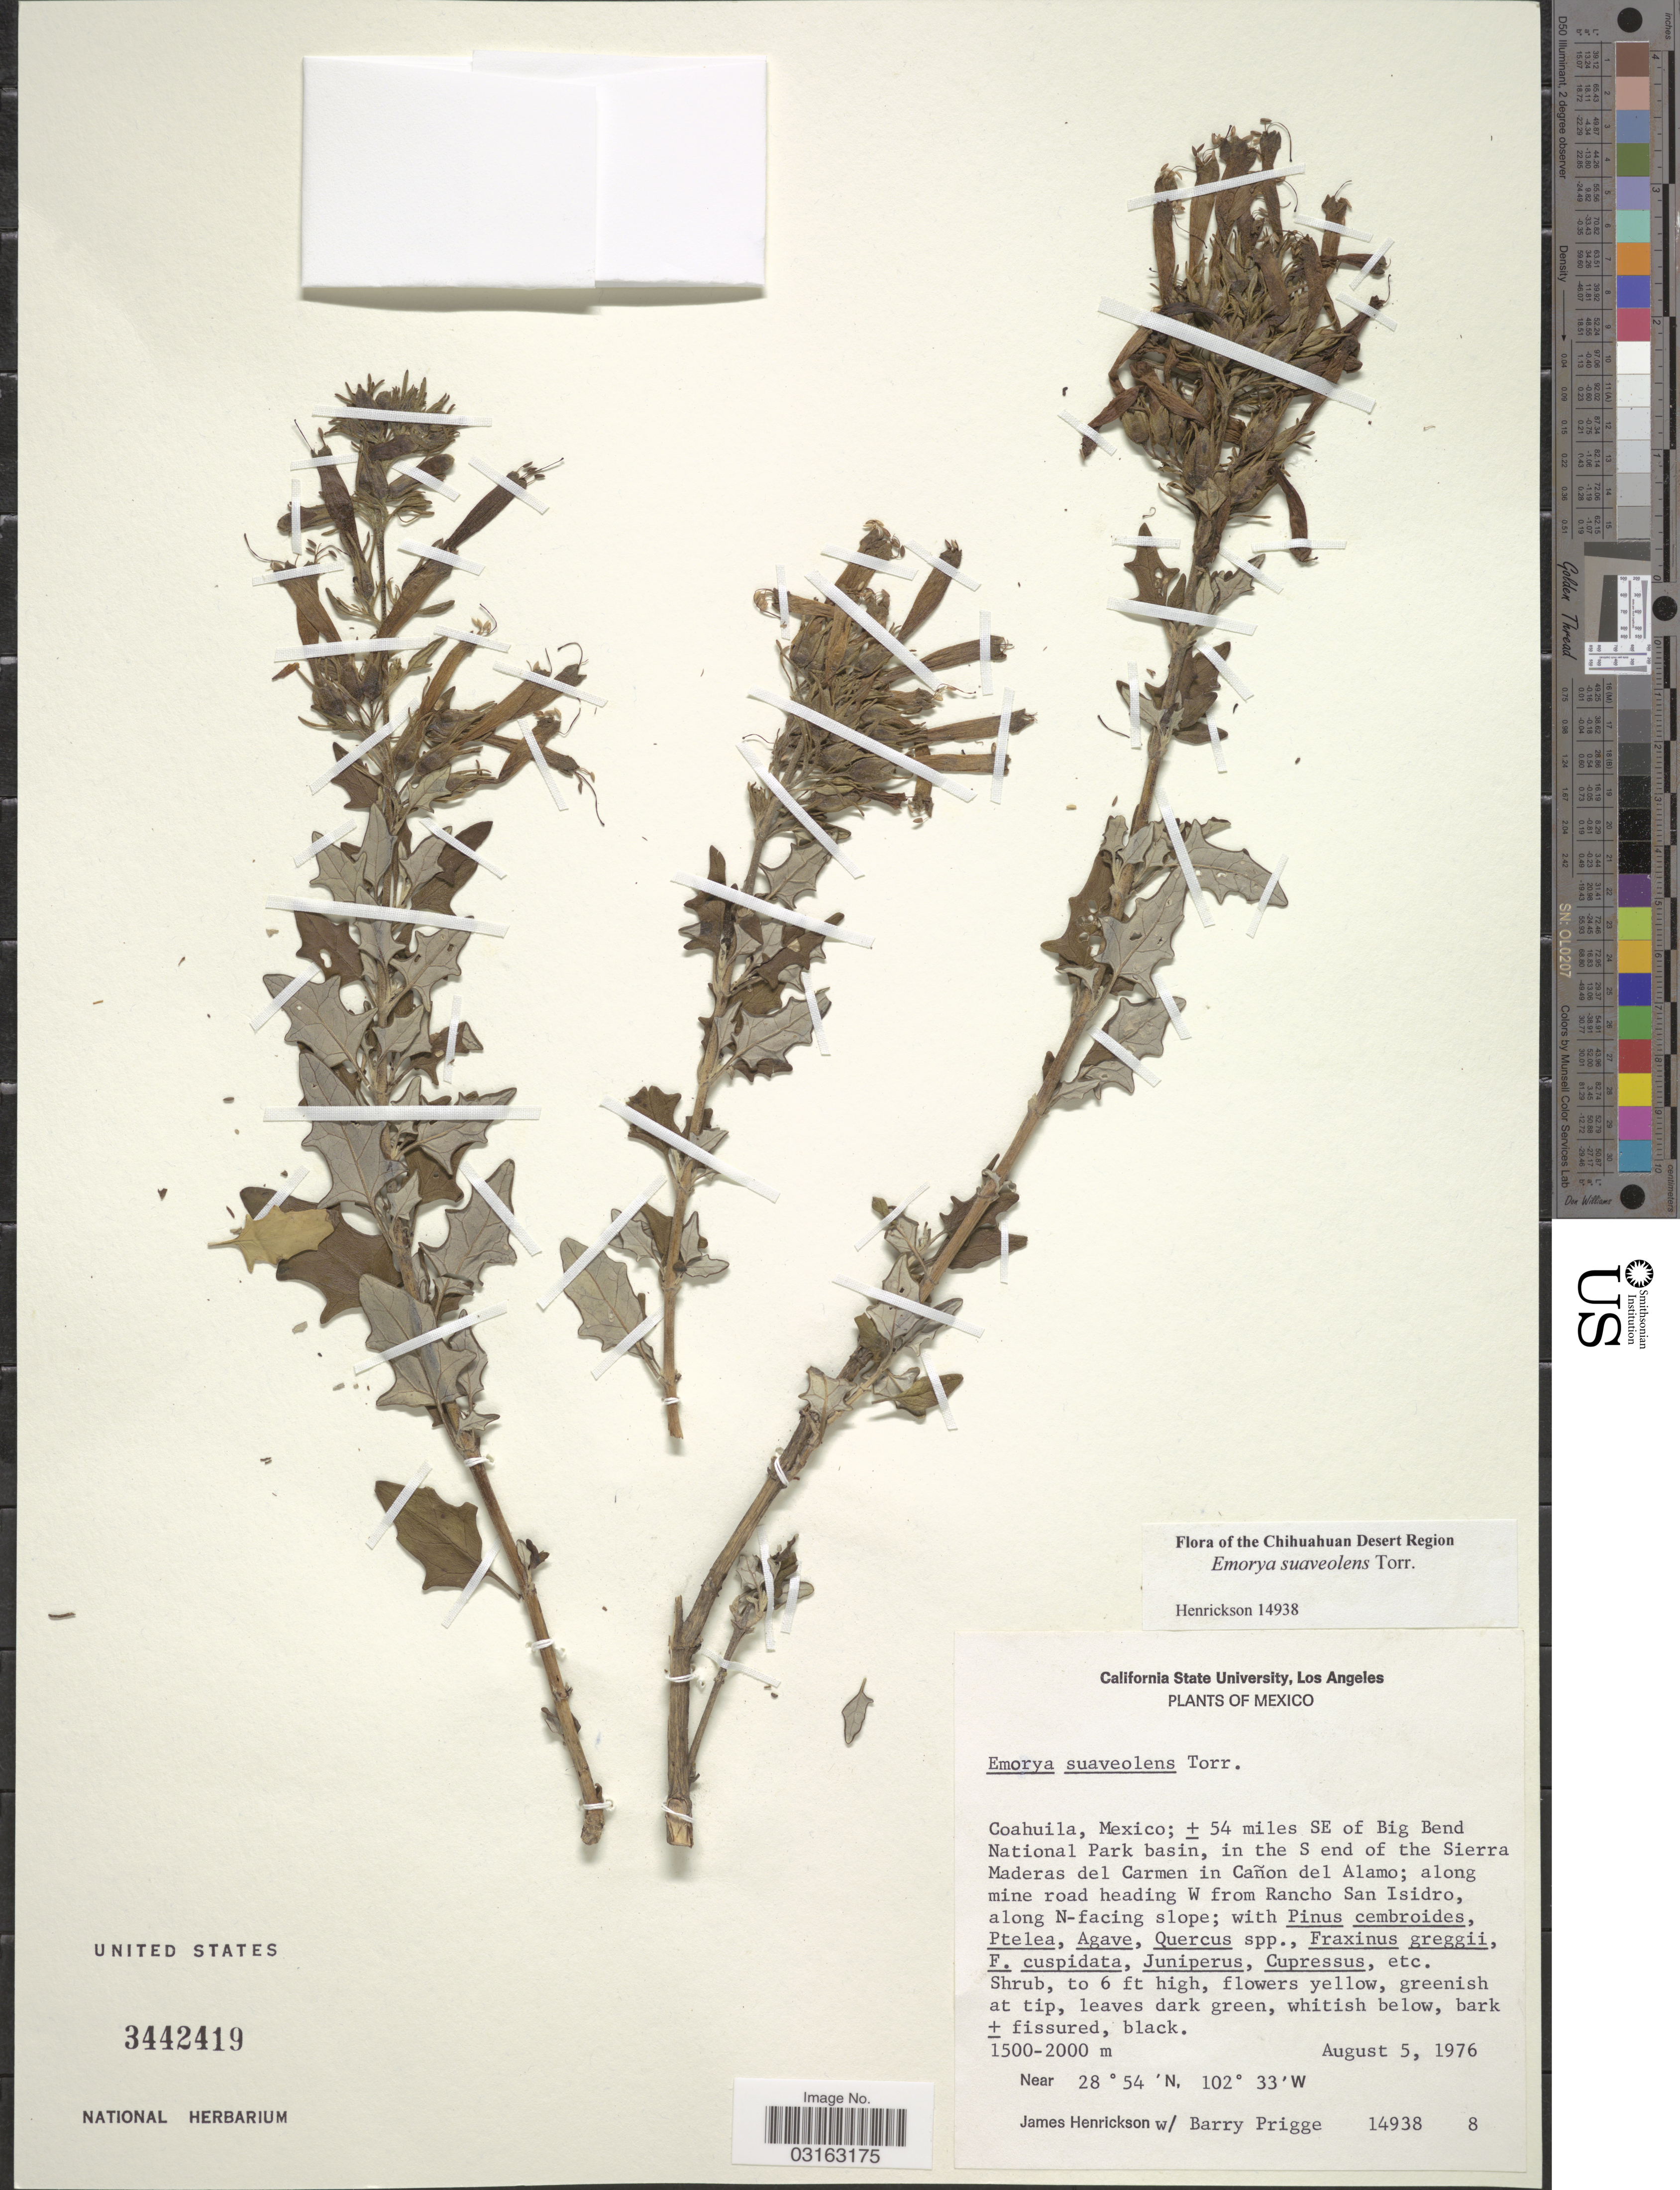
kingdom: Plantae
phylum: Tracheophyta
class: Magnoliopsida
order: Lamiales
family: Scrophulariaceae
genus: Emorya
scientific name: Emorya suaveolens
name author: Torr. in Emory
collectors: J. Henrickson & B. Prigge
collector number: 14938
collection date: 1976-08-05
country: Mexico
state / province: Coahuila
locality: ± 54 miles SE of Big Bend National Park basin, in the S end of the Sierra Maderas del Carmen in Cañon del Alamo; along mine road heading W from Rancho San Isidro, along N-facing slope.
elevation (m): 1500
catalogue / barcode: US 3442419